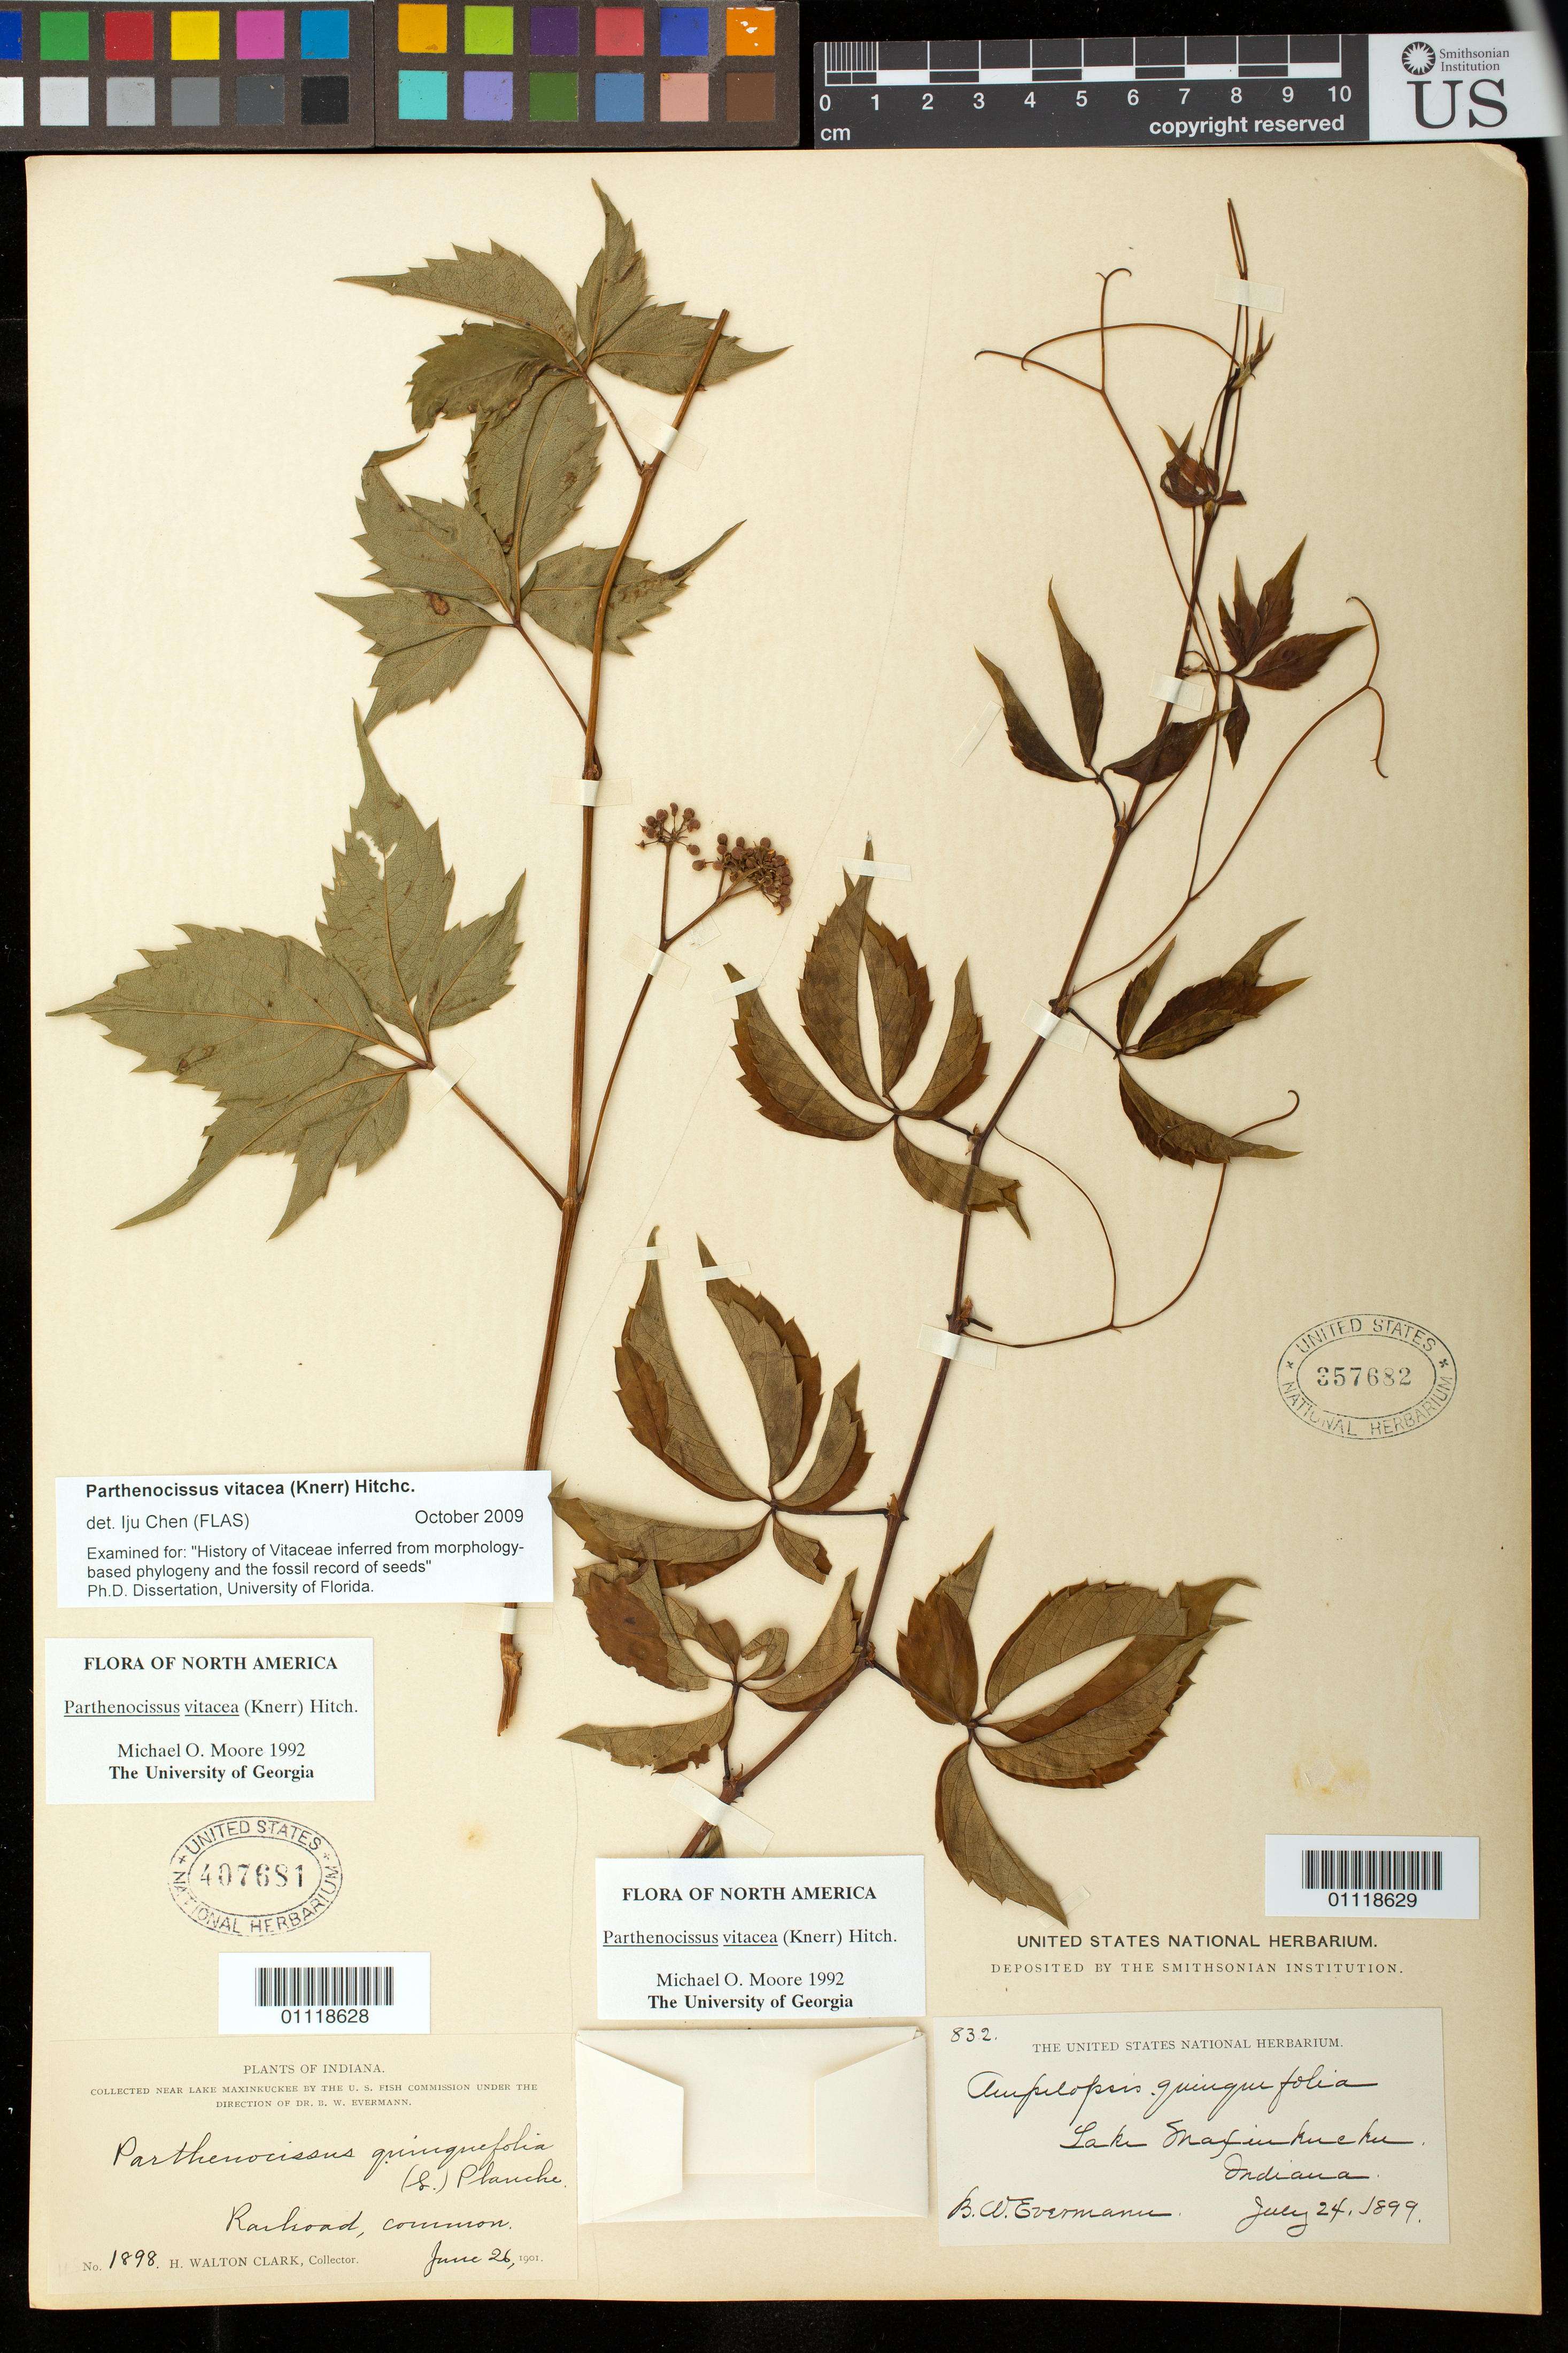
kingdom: Plantae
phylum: Tracheophyta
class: Magnoliopsida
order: Vitales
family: Vitaceae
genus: Parthenocissus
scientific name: Parthenocissus vitacea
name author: (Knerr) Hitchc.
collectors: H. W. Clark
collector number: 1898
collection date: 1901-06-26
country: United States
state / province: Indiana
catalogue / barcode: US 407681